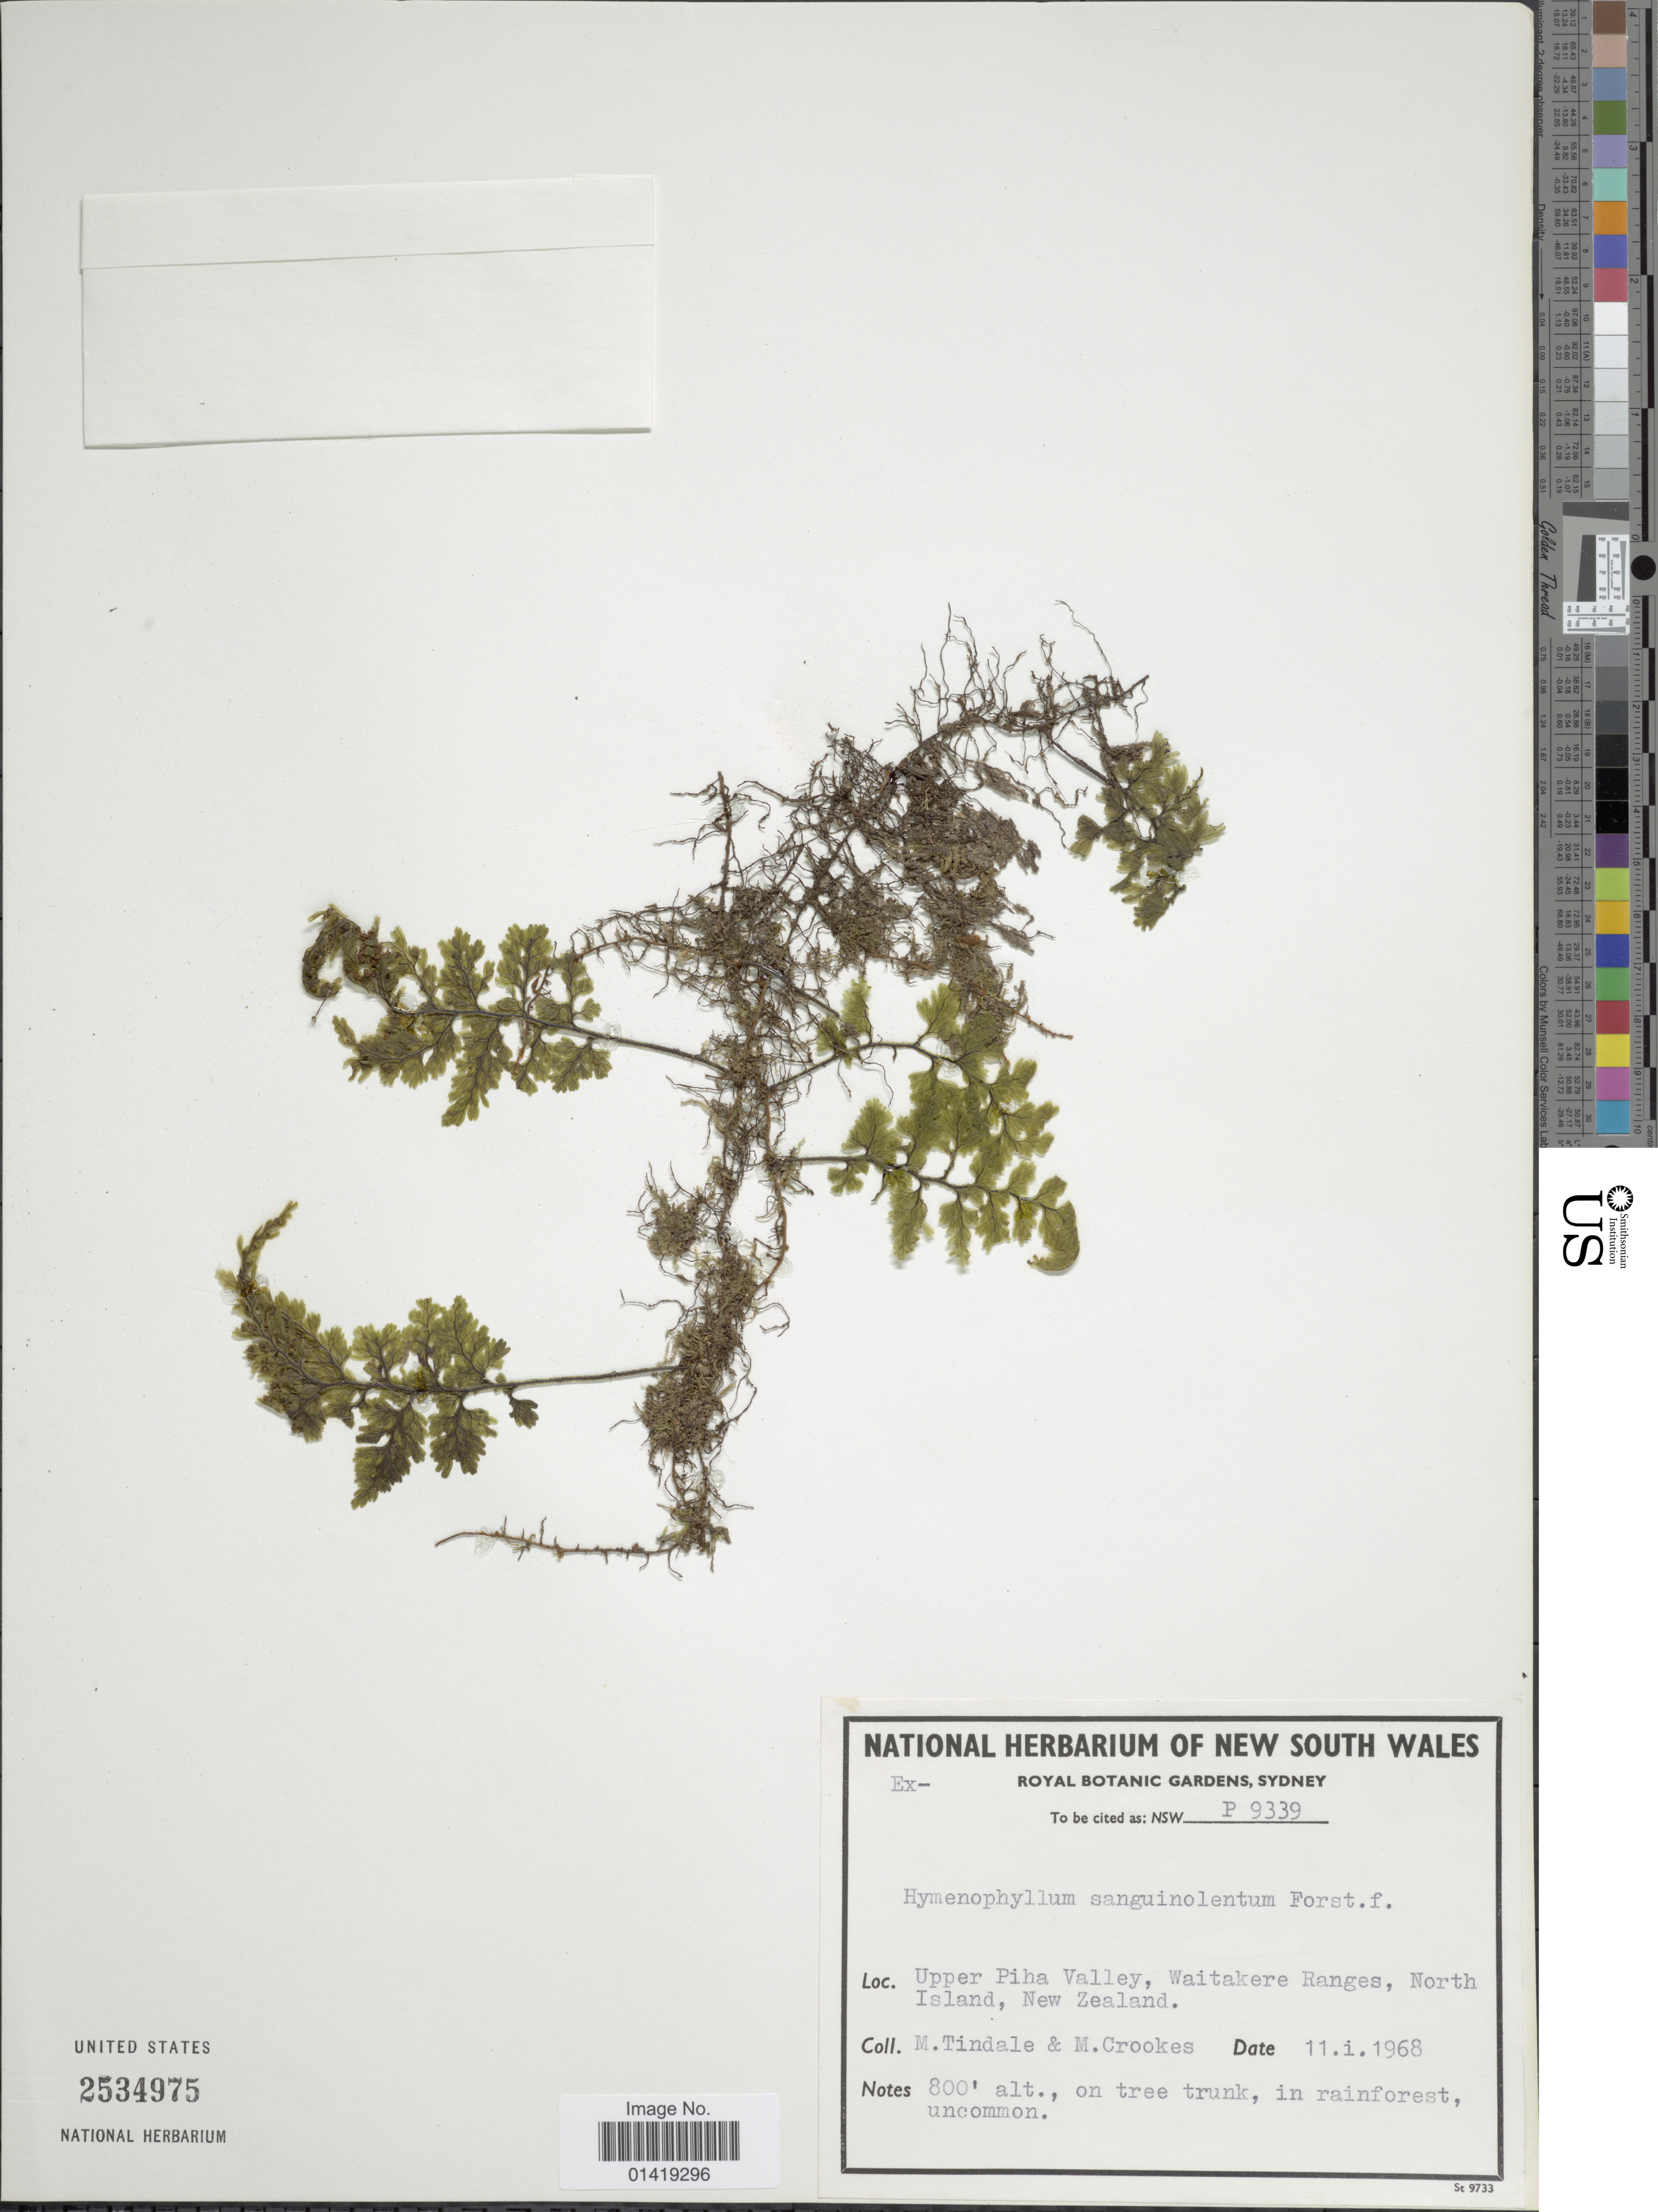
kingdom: Plantae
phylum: Tracheophyta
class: Polypodiopsida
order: Hymenophyllales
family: Hymenophyllaceae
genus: Hymenophyllum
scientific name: Hymenophyllum sanguinolentum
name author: (G. Forst.) Sw.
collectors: M. D. Tindale & M. Crookes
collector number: P9339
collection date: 1968-01-11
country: Australia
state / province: New South Wales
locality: Upper Piha valley, Waitakere ranges north Island, New Zealand NSW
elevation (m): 244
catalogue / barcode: US 2534975